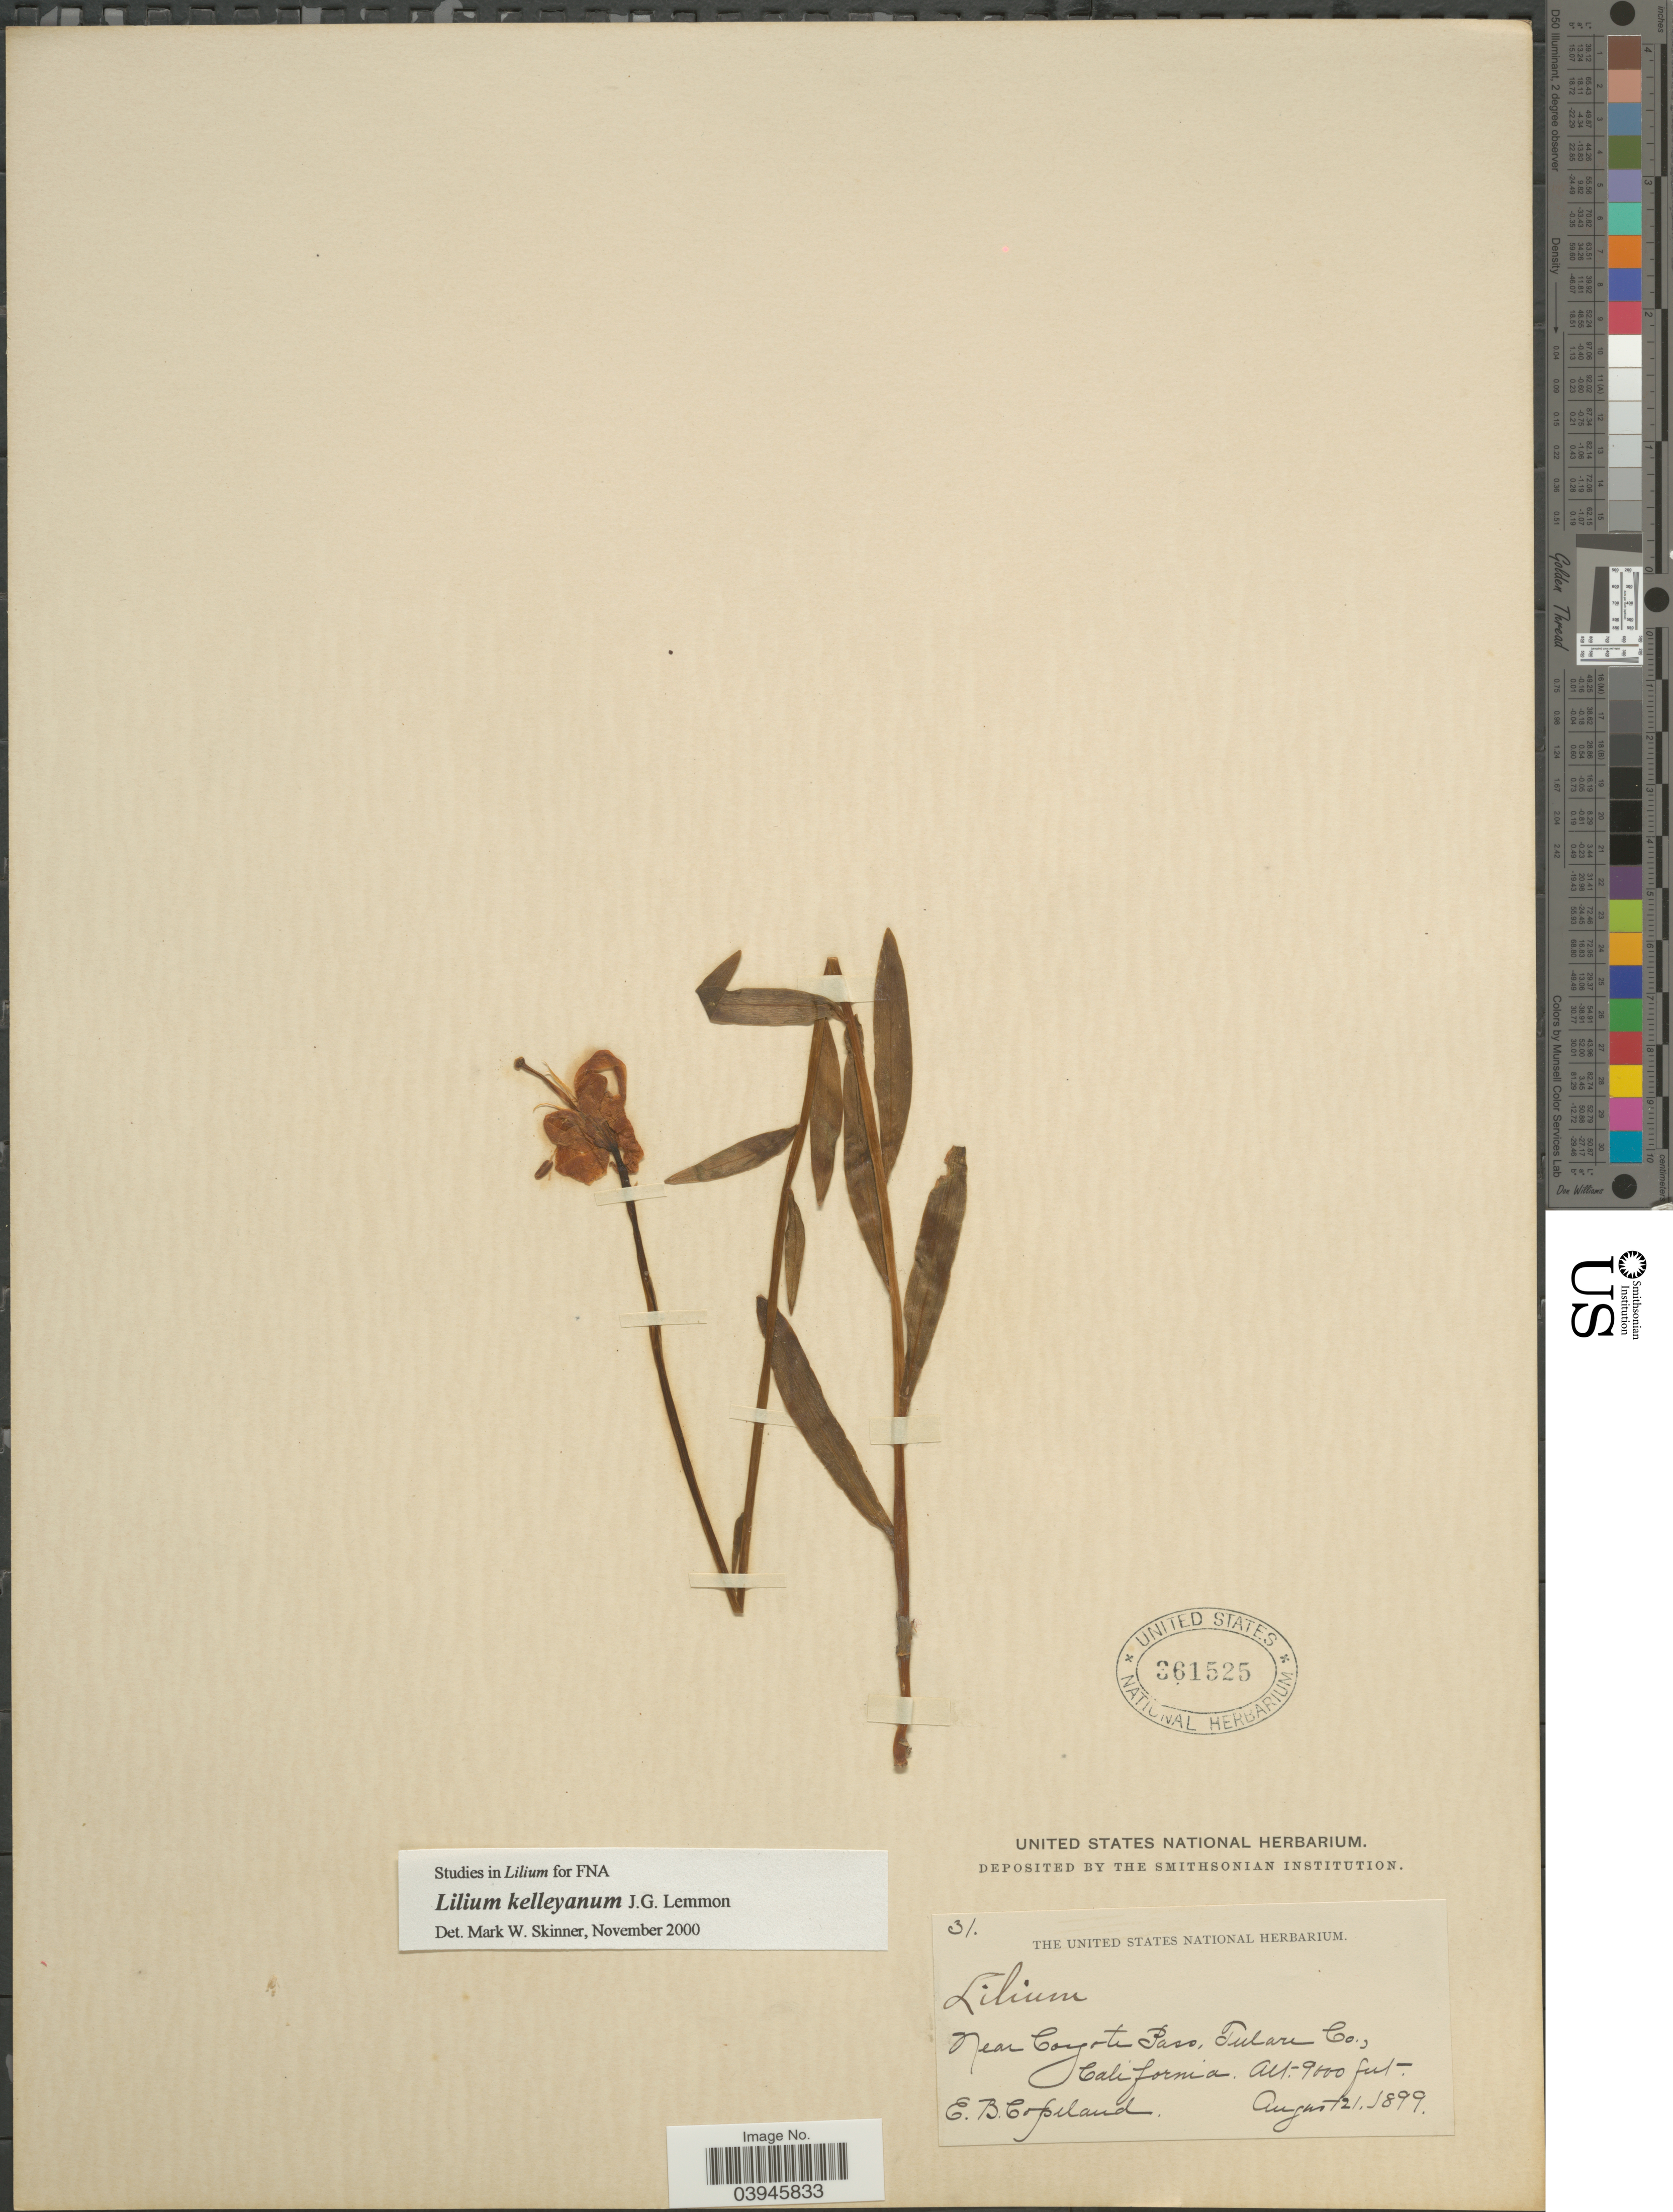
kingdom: Plantae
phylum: Tracheophyta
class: Liliopsida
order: Liliales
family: Liliaceae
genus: Lilium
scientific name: Lilium kelleyanum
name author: Lemmon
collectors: E. B. Copeland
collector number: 31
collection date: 1899-08-12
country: United States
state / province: California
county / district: Tulare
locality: Near Coyote Pass, Tulare Co.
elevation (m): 2743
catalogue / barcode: US 361525